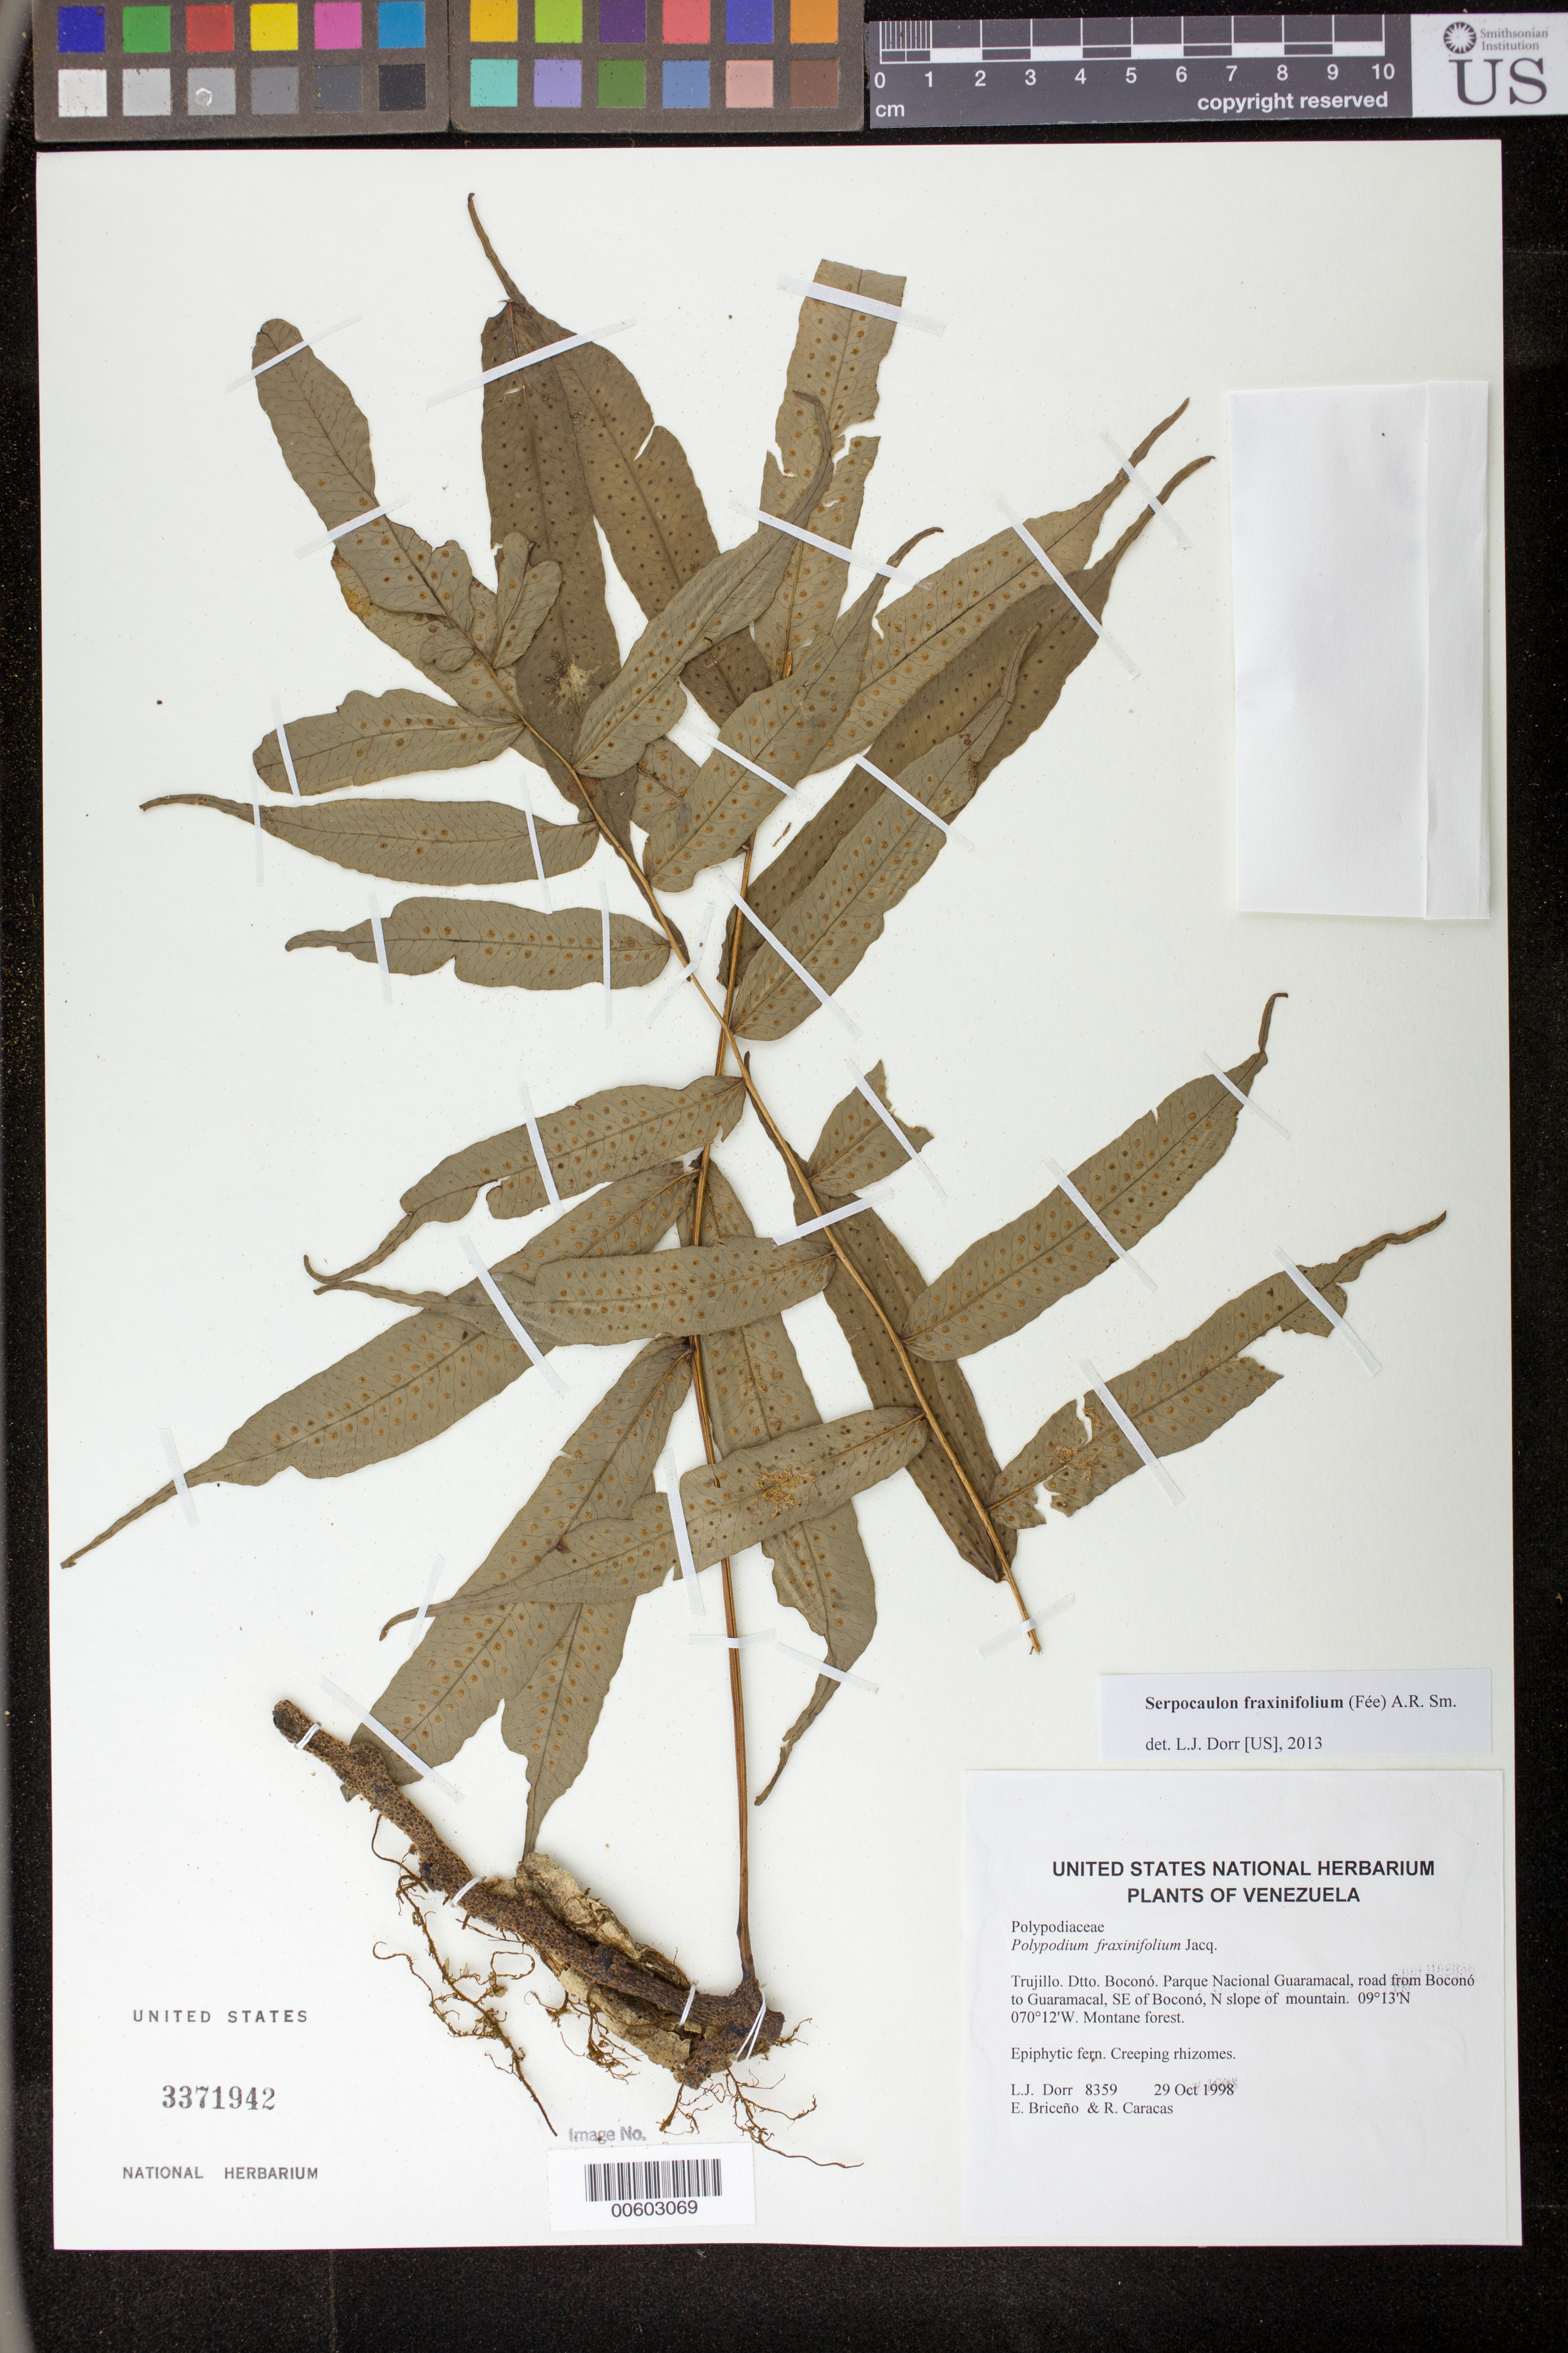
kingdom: Plantae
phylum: Tracheophyta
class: Polypodiopsida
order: Polypodiales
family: Polypodiaceae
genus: Serpocaulon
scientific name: Serpocaulon fraxinifolium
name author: (Jacq.) A.R. Sm.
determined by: Dorr, L. J., (BOT), Smithsonian Institution - National Museum of Natural History (UNITED STATES)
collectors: L. J. Dorr, E. Briceño & R. Caracas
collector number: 8359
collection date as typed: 29 Oct 1998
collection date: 1998-10-29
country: Venezuela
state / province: Trujillo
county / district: Boconó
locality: Parque Nacional Guaramacal, road from Boconó to Guaramacal, SE of Boconó, N slope of mountain.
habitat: Montane forest.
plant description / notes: COL, UC, US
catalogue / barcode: US 3371942